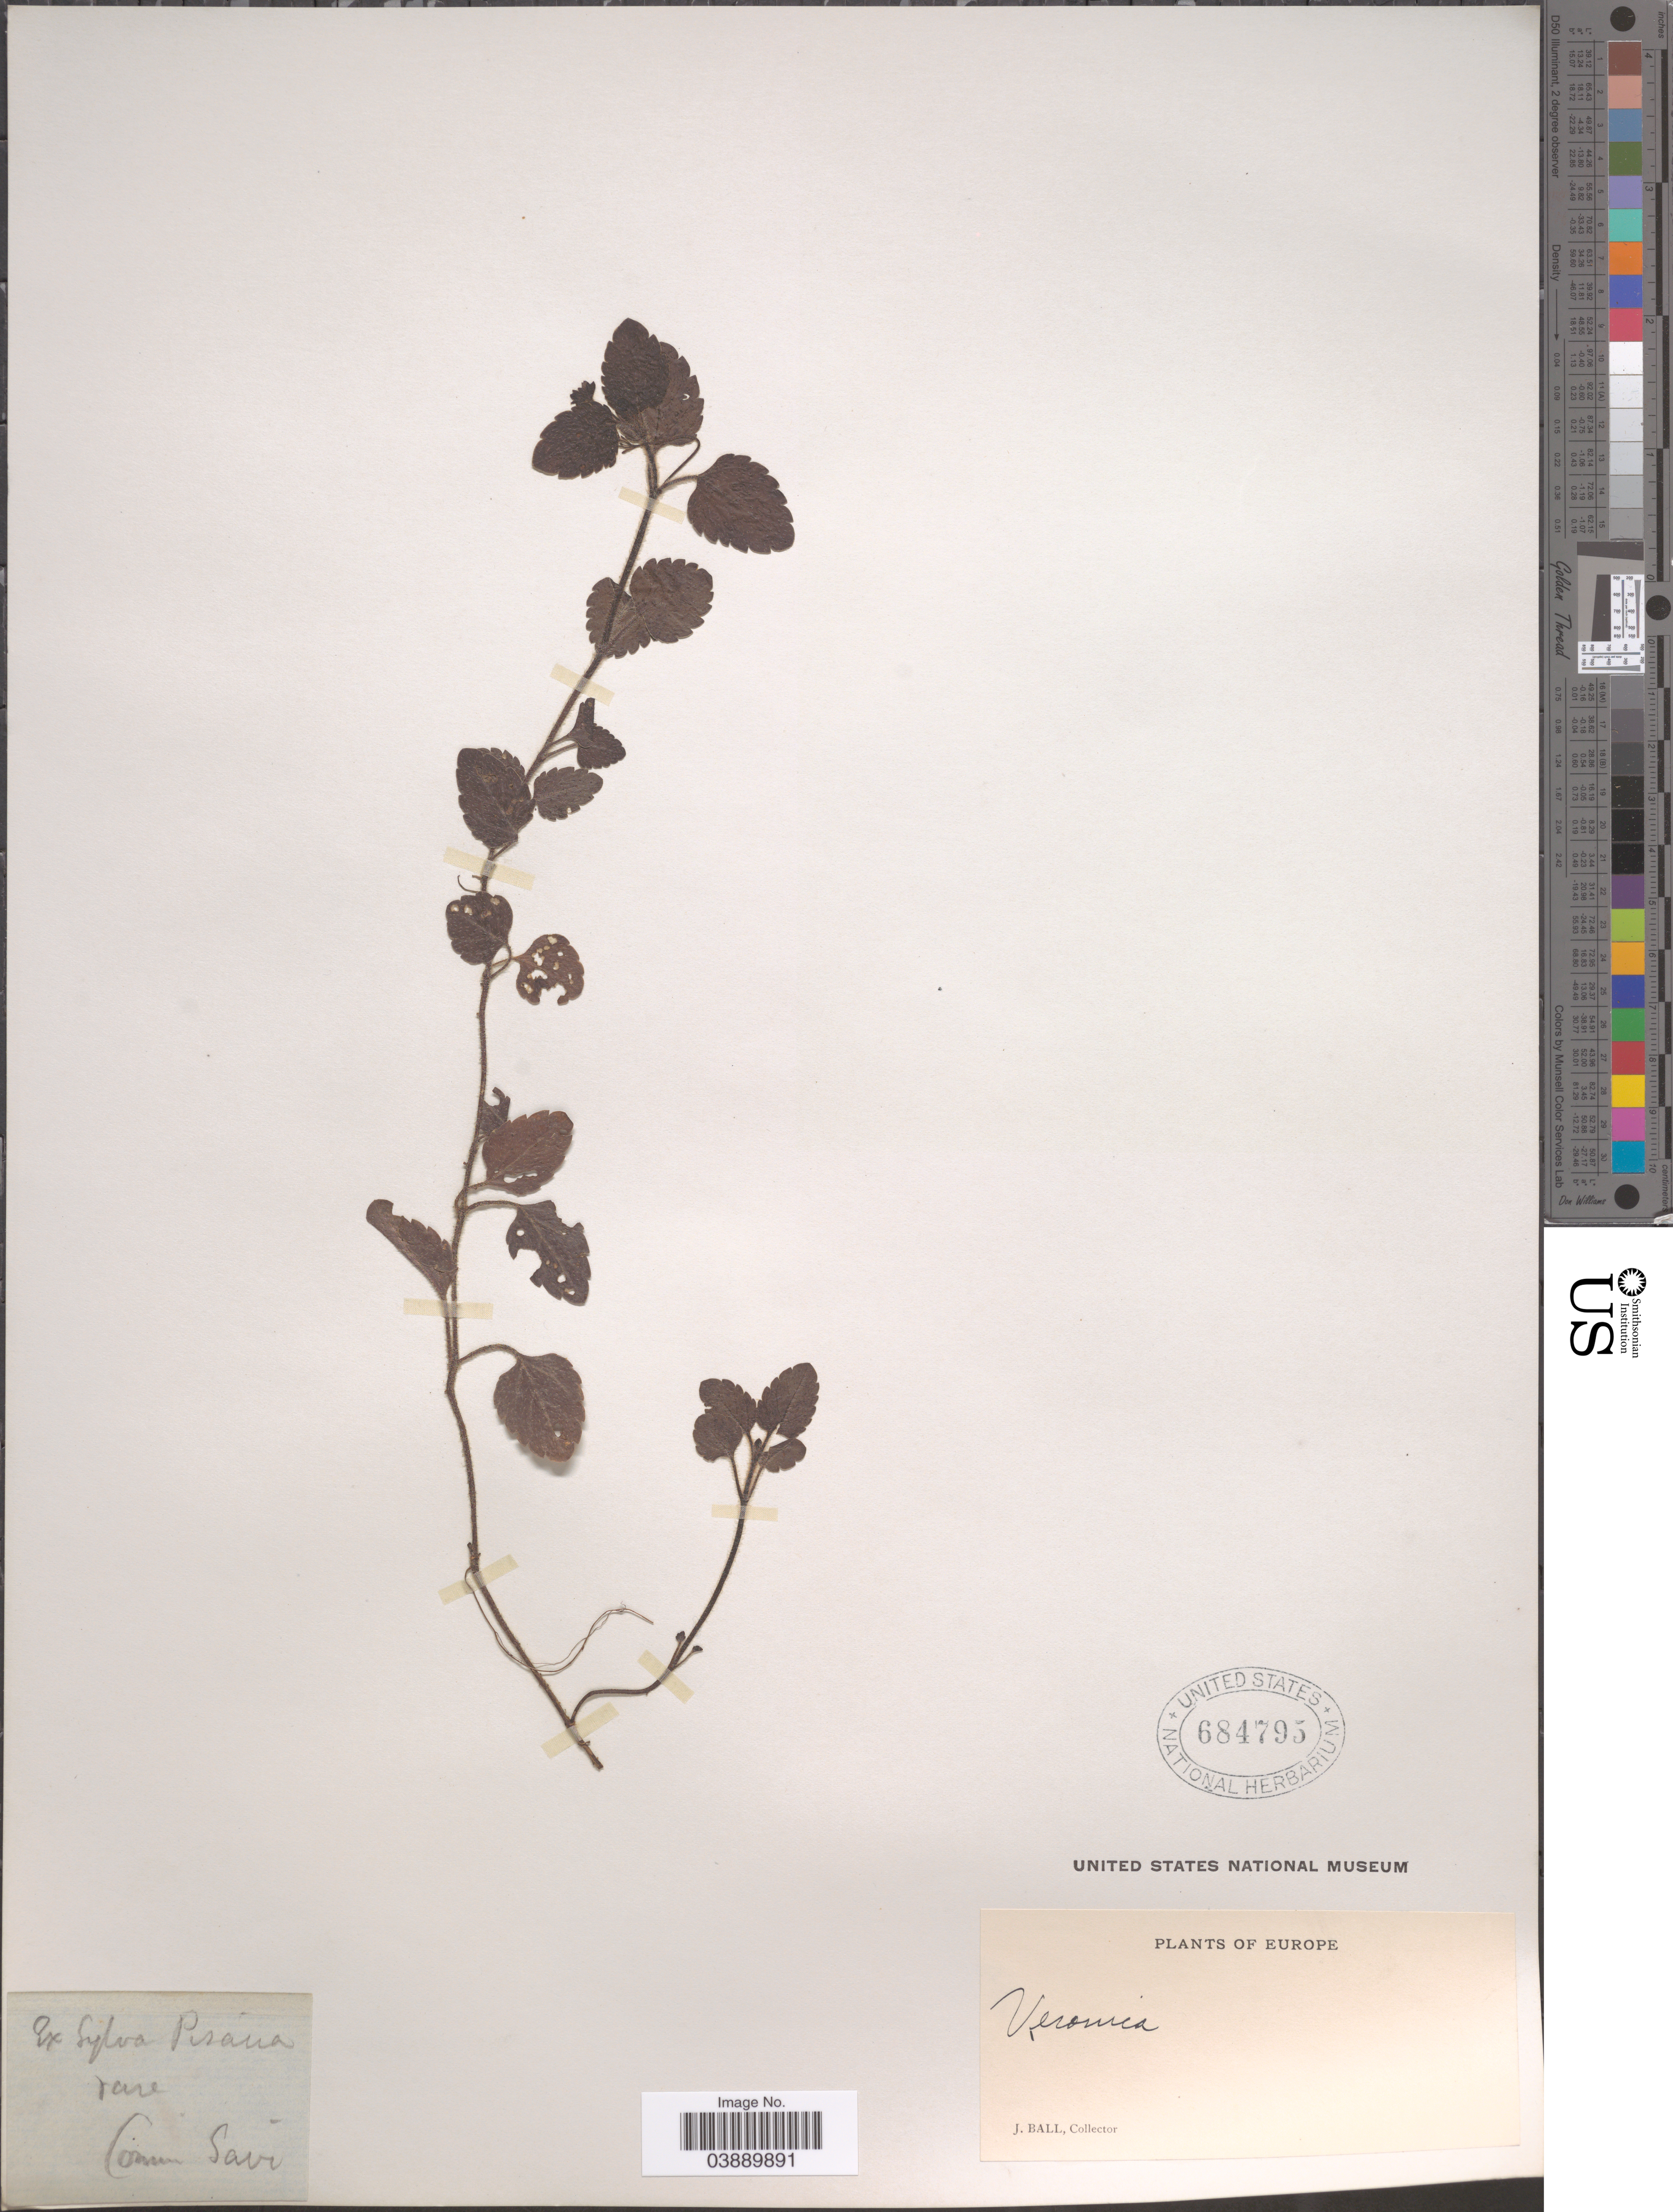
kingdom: Plantae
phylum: Tracheophyta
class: Magnoliopsida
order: Lamiales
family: Plantaginaceae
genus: Veronica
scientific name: Veronica montana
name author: L.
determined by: Albach, Dirk C.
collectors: J. Ball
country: Italy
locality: Ex sylva pisana rare Comm Savi.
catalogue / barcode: US 684795